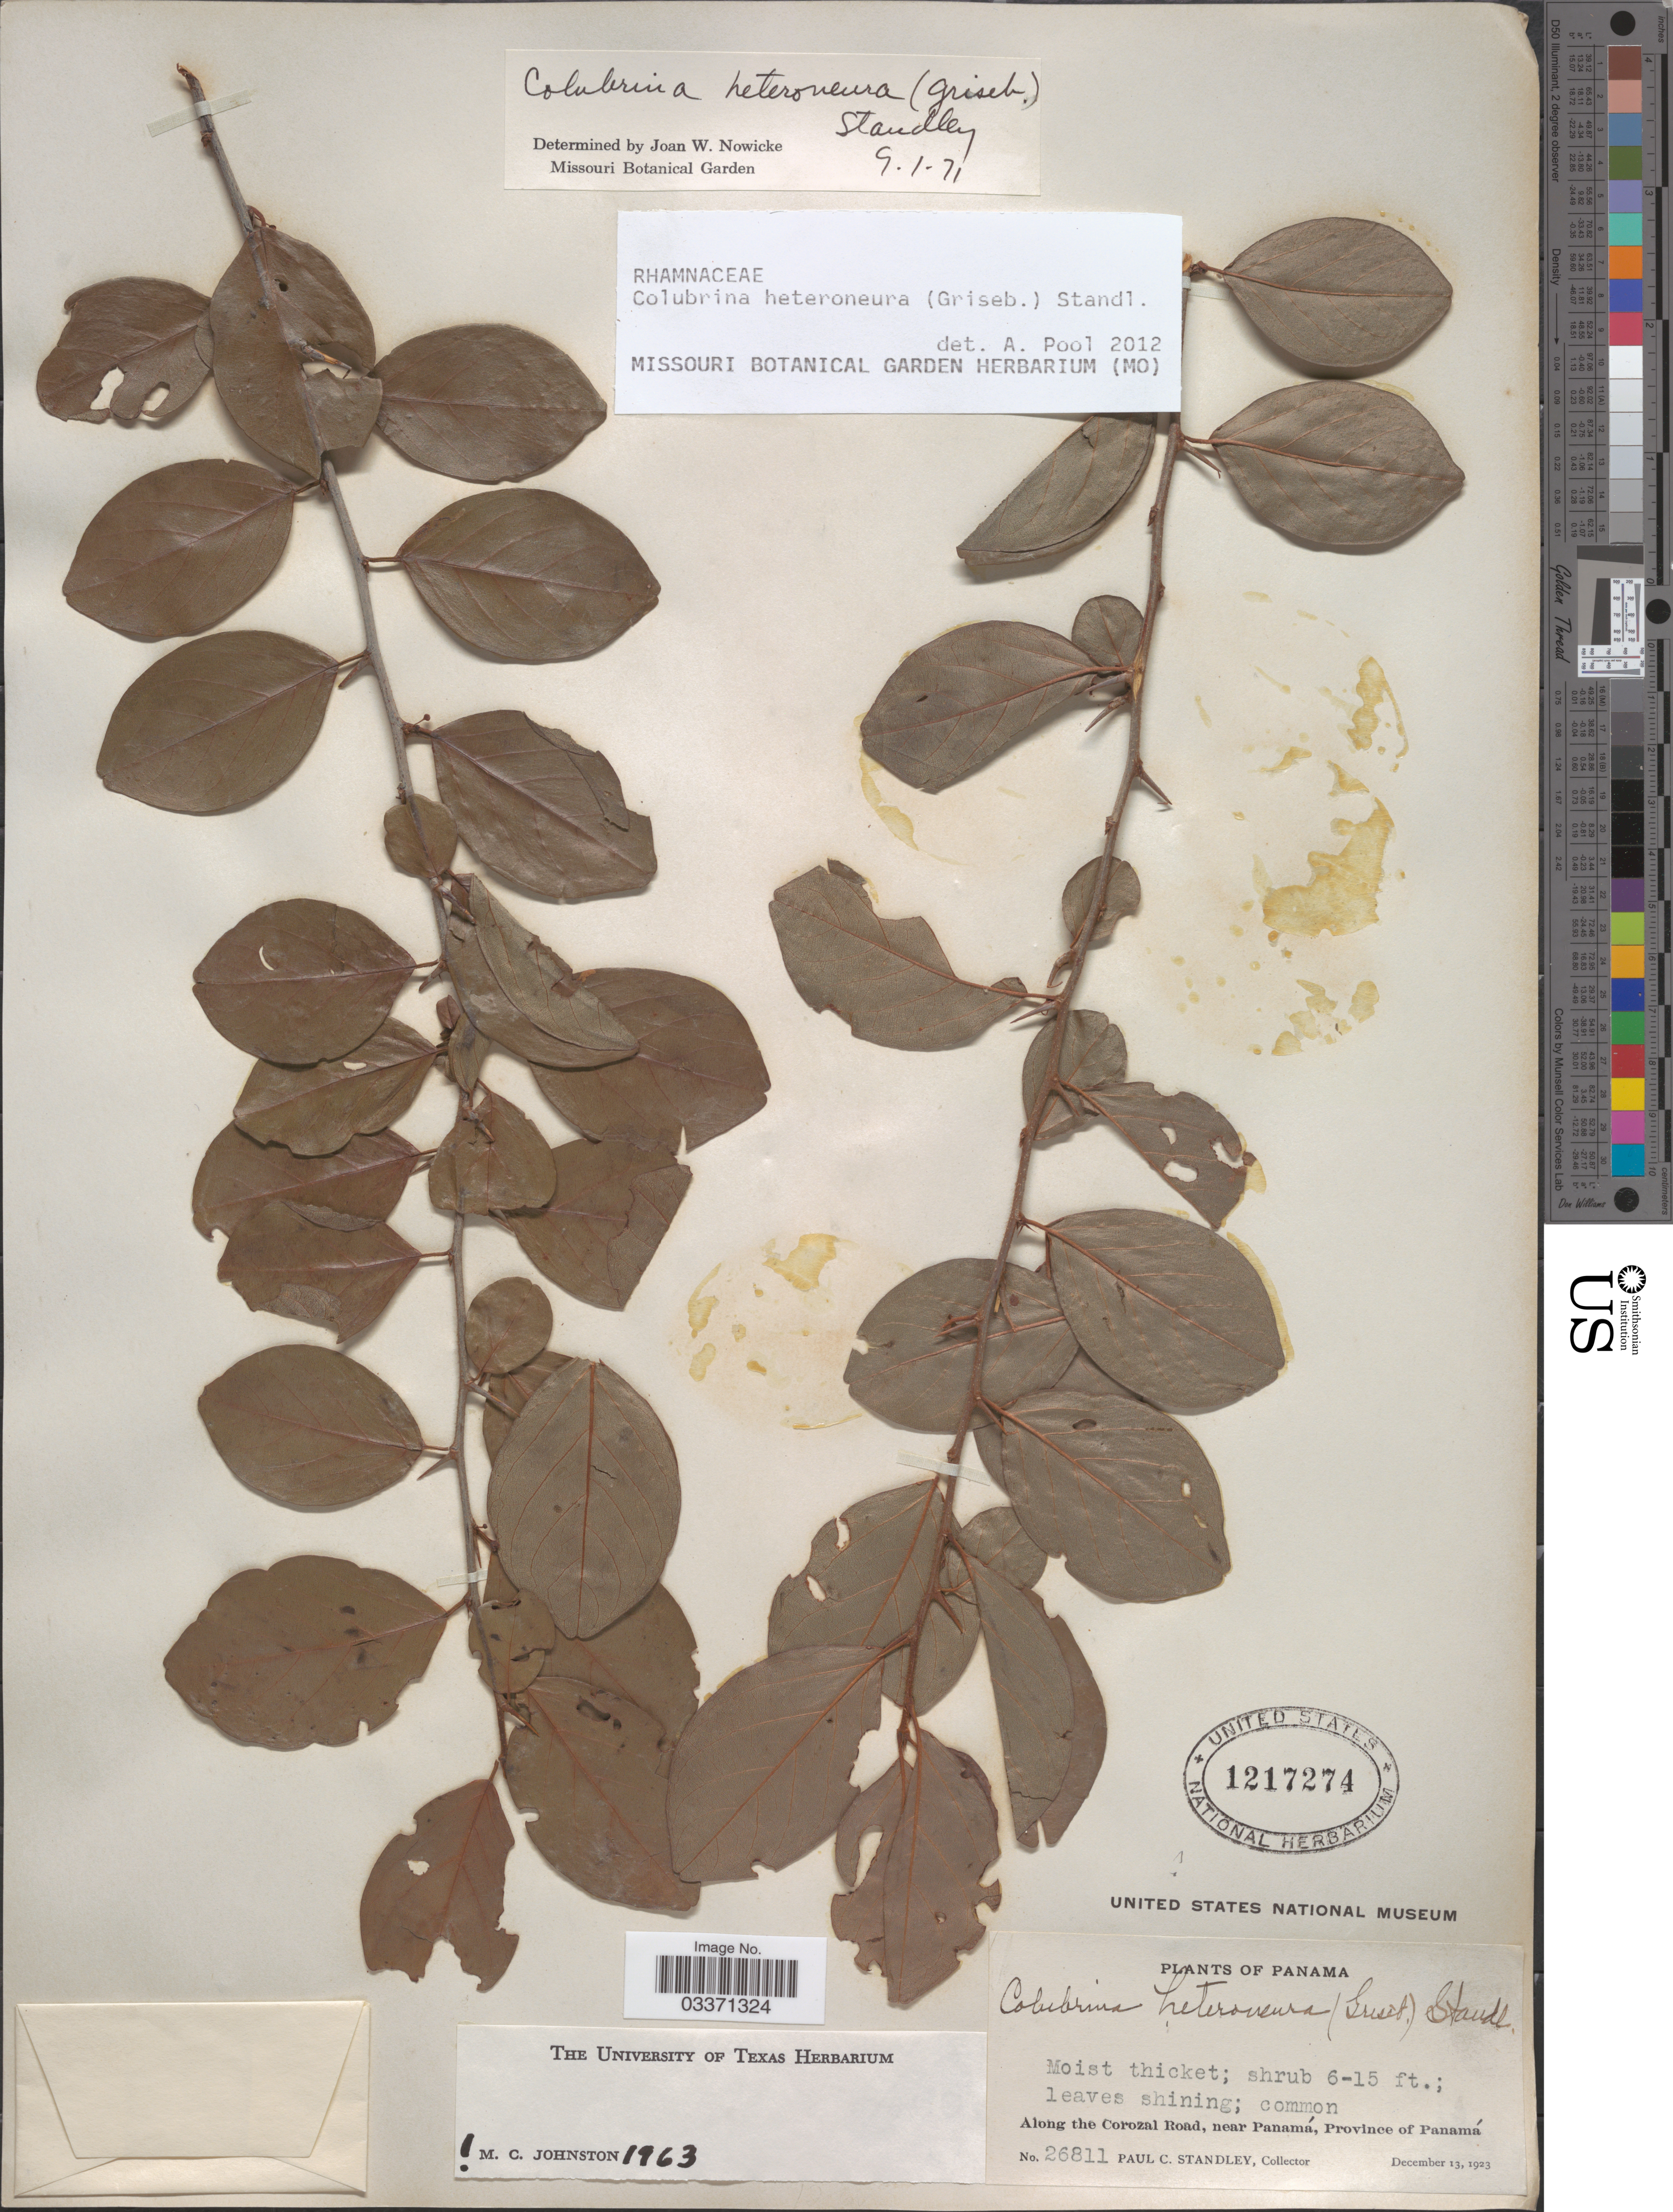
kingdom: Plantae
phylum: Tracheophyta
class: Magnoliopsida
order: Rosales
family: Rhamnaceae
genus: Colubrina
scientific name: Colubrina heteroneura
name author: (Griseb.) Standl.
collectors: P. C. Standley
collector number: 26811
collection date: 1923-12-13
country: Panama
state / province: Panamá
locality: Along the Corozal Road, near Panamá.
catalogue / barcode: US 1217274